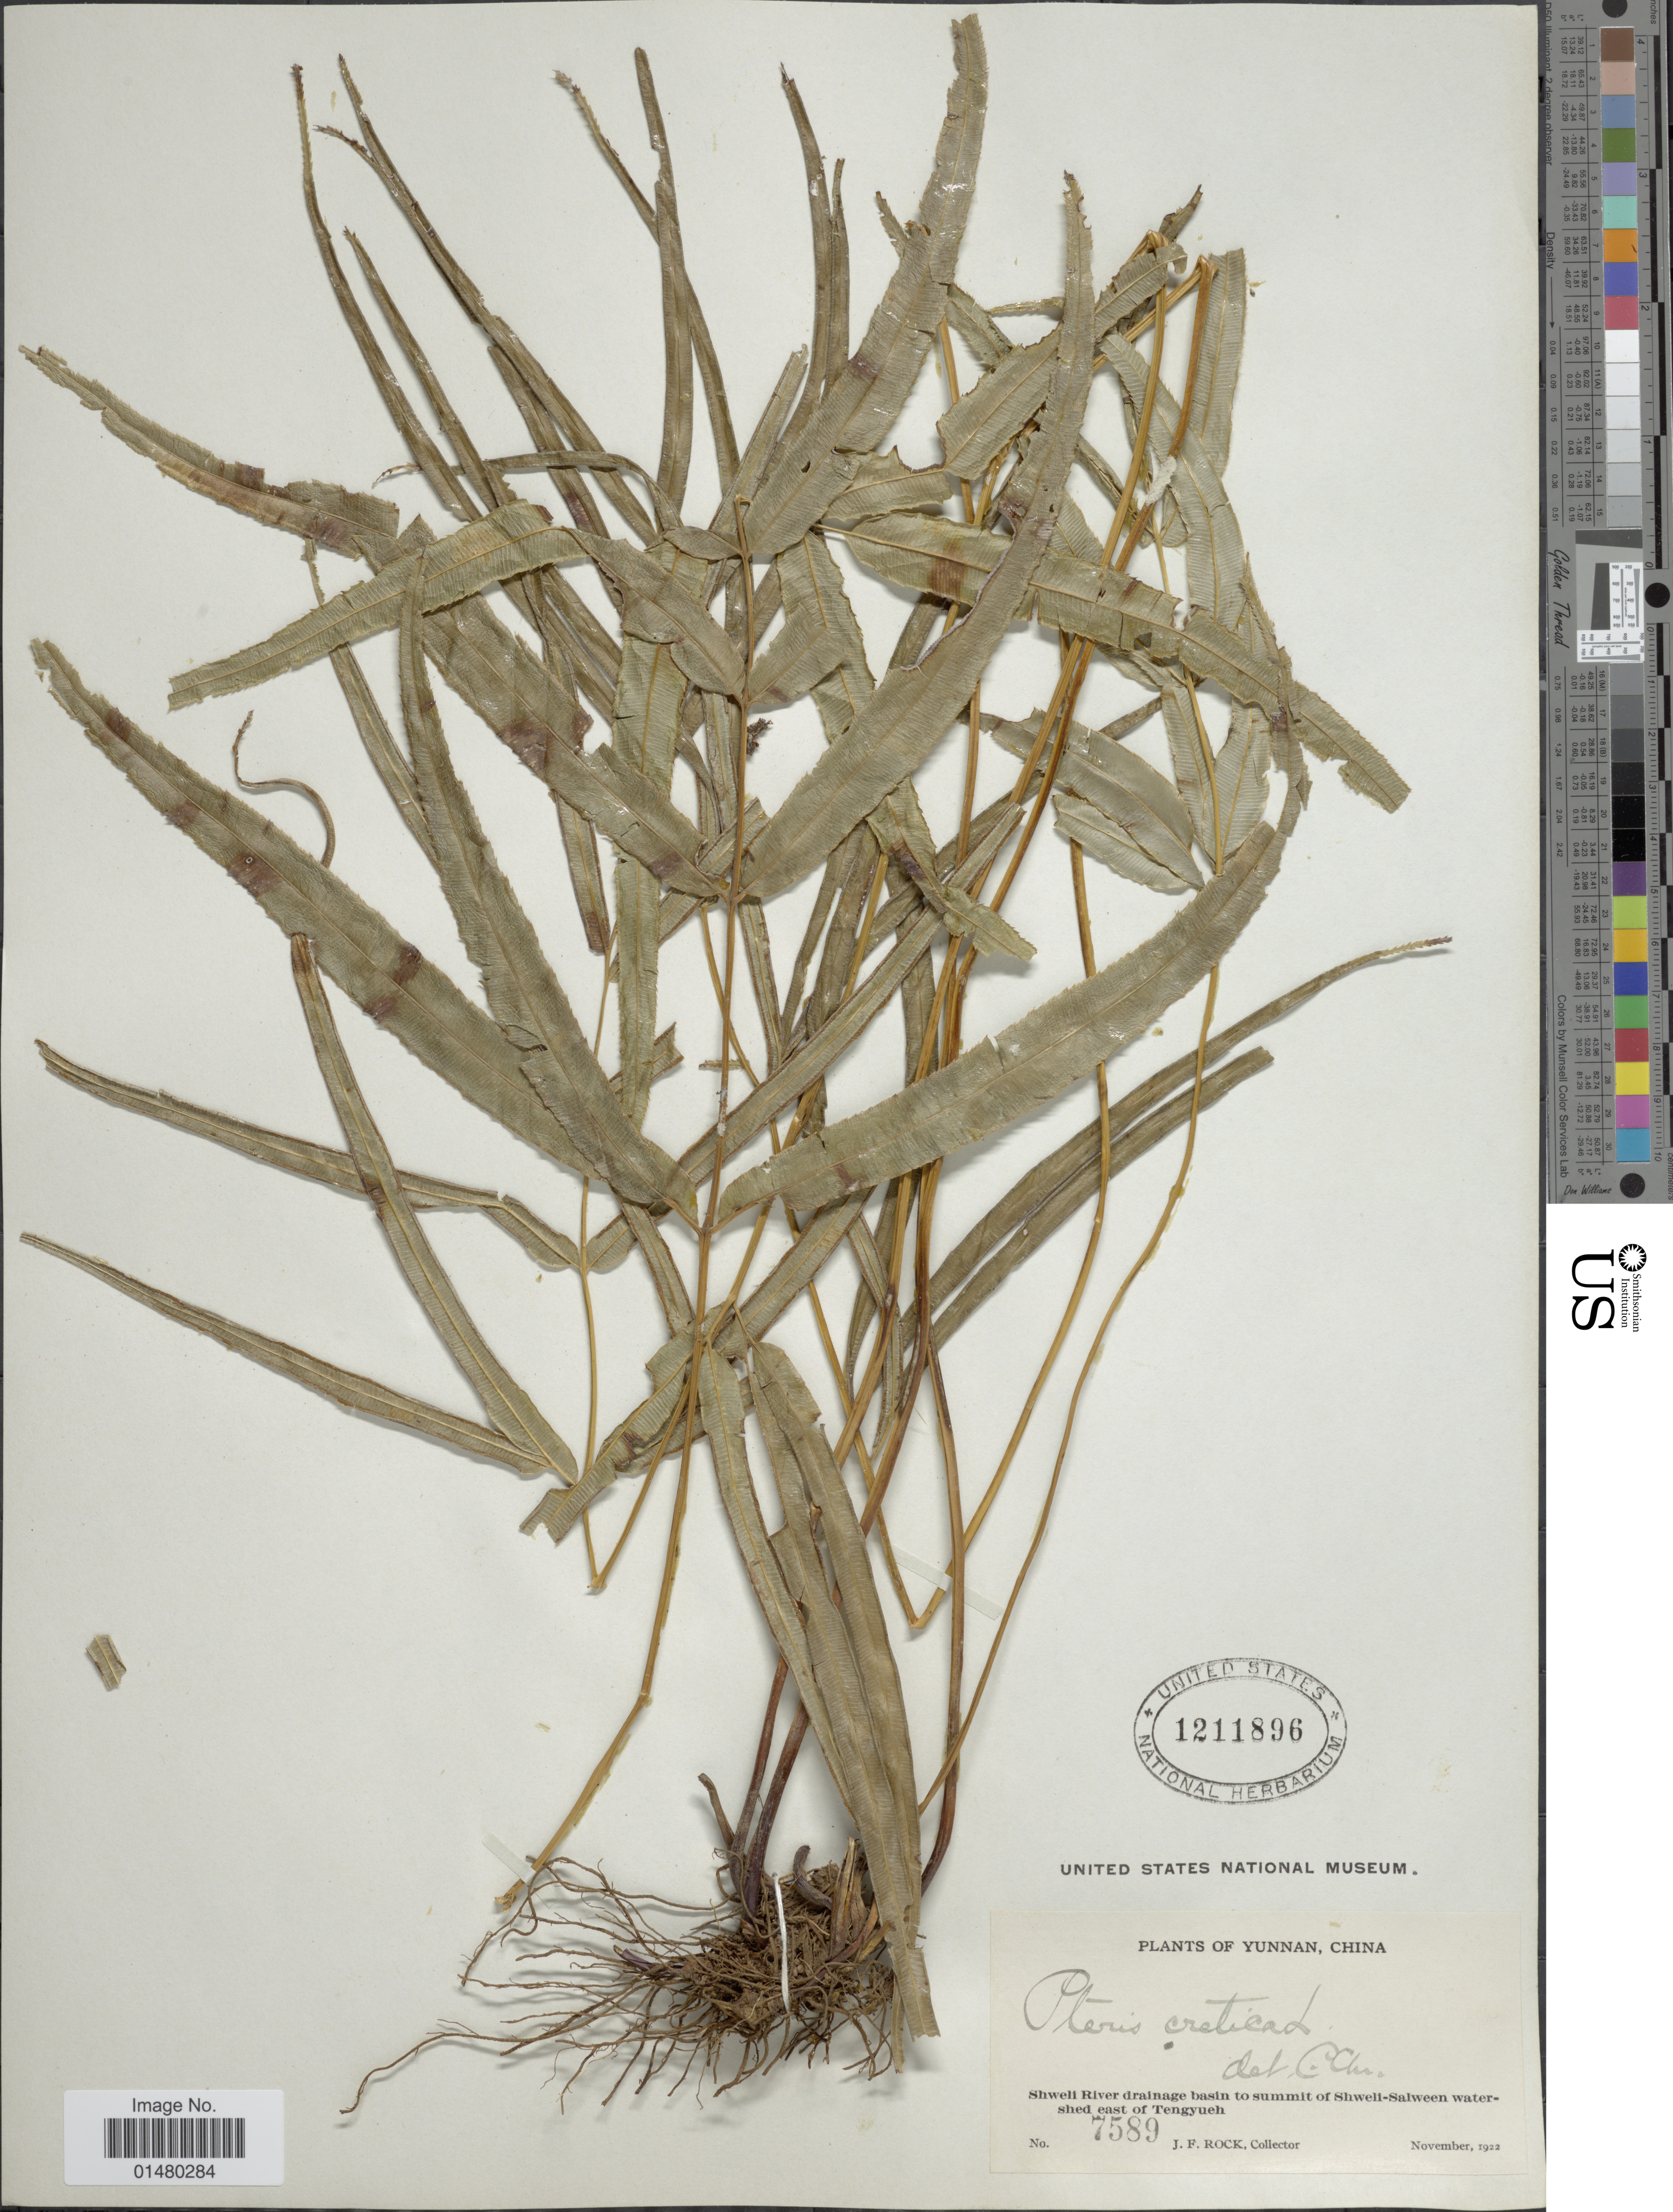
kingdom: Plantae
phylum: Tracheophyta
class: Polypodiopsida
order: Polypodiales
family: Pteridaceae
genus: Pteris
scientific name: Pteris cretica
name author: L.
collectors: J. Rock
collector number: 7589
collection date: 1922-11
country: China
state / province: Yunnan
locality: Shweli River drainage basin to summit of Shweli-Salween watershed east of Tengyueh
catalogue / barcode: US 1211896